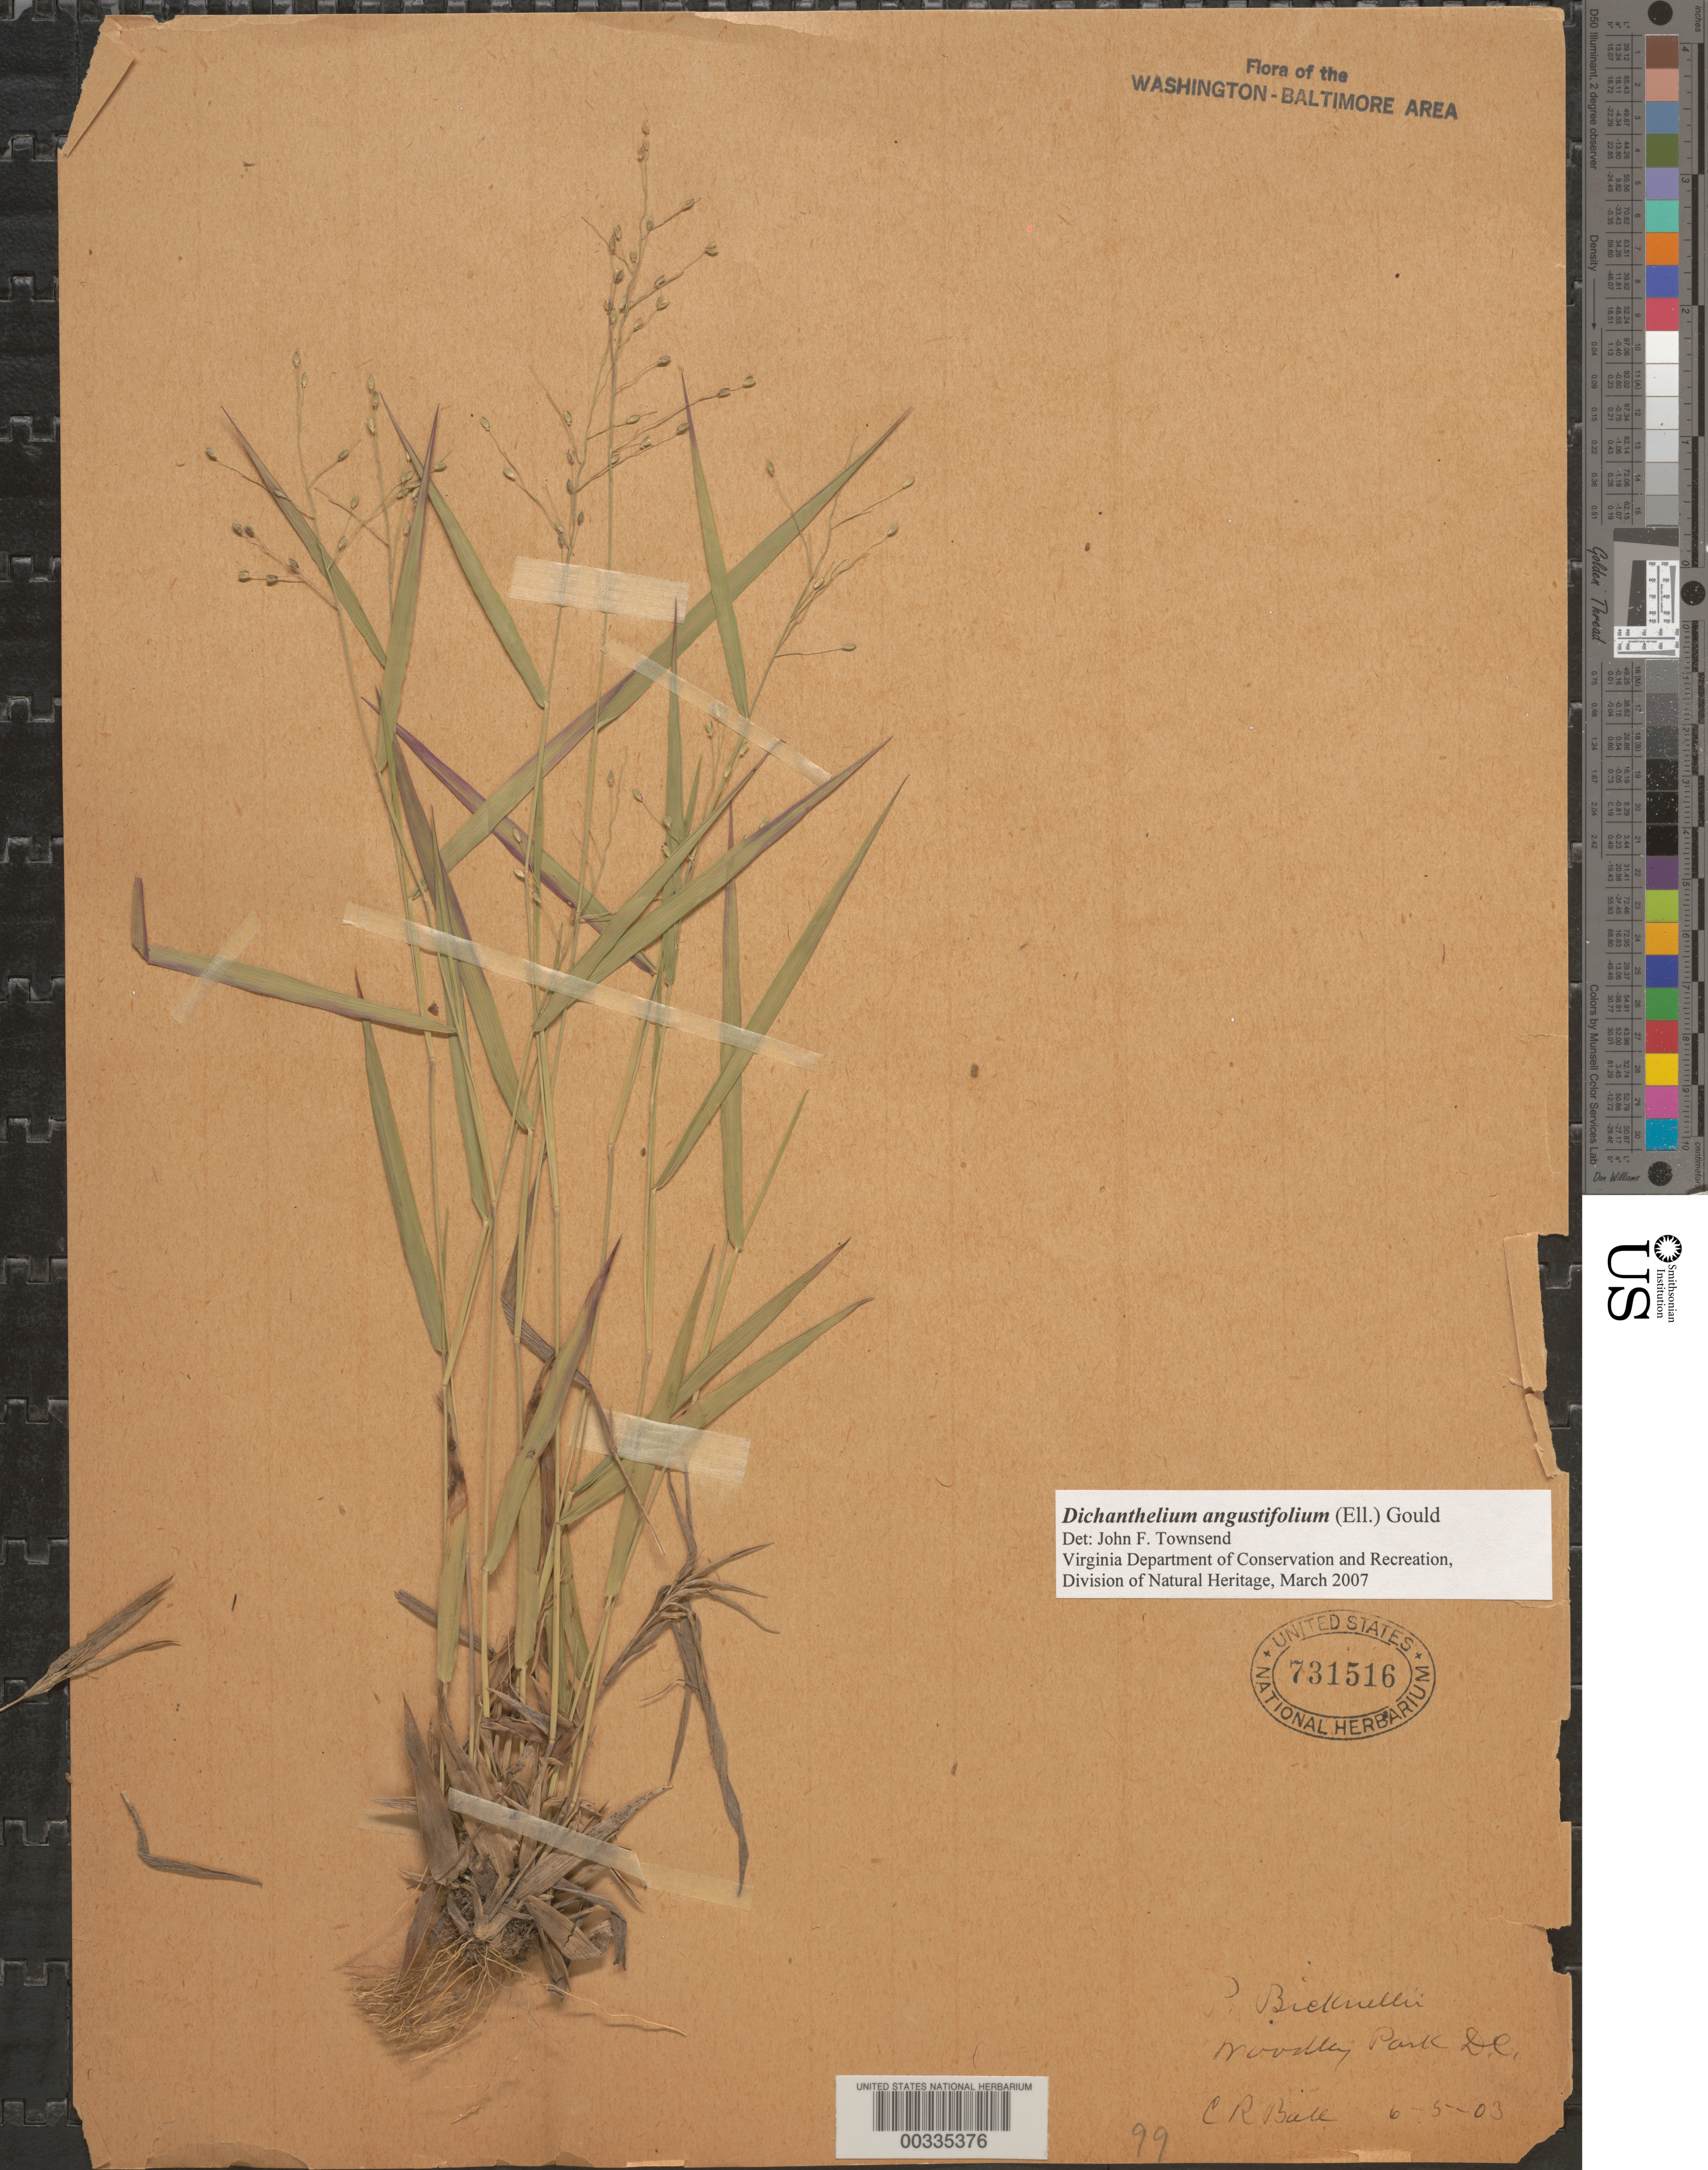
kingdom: Plantae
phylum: Tracheophyta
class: Liliopsida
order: Poales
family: Poaceae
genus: Dichanthelium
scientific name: Dichanthelium angustifolium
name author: (Ellison) Gould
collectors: C. R. Ball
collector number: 99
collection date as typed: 05 Jun 1903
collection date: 1903-06-05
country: United States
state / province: District of Columbia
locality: Woodley Park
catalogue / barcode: US 731516